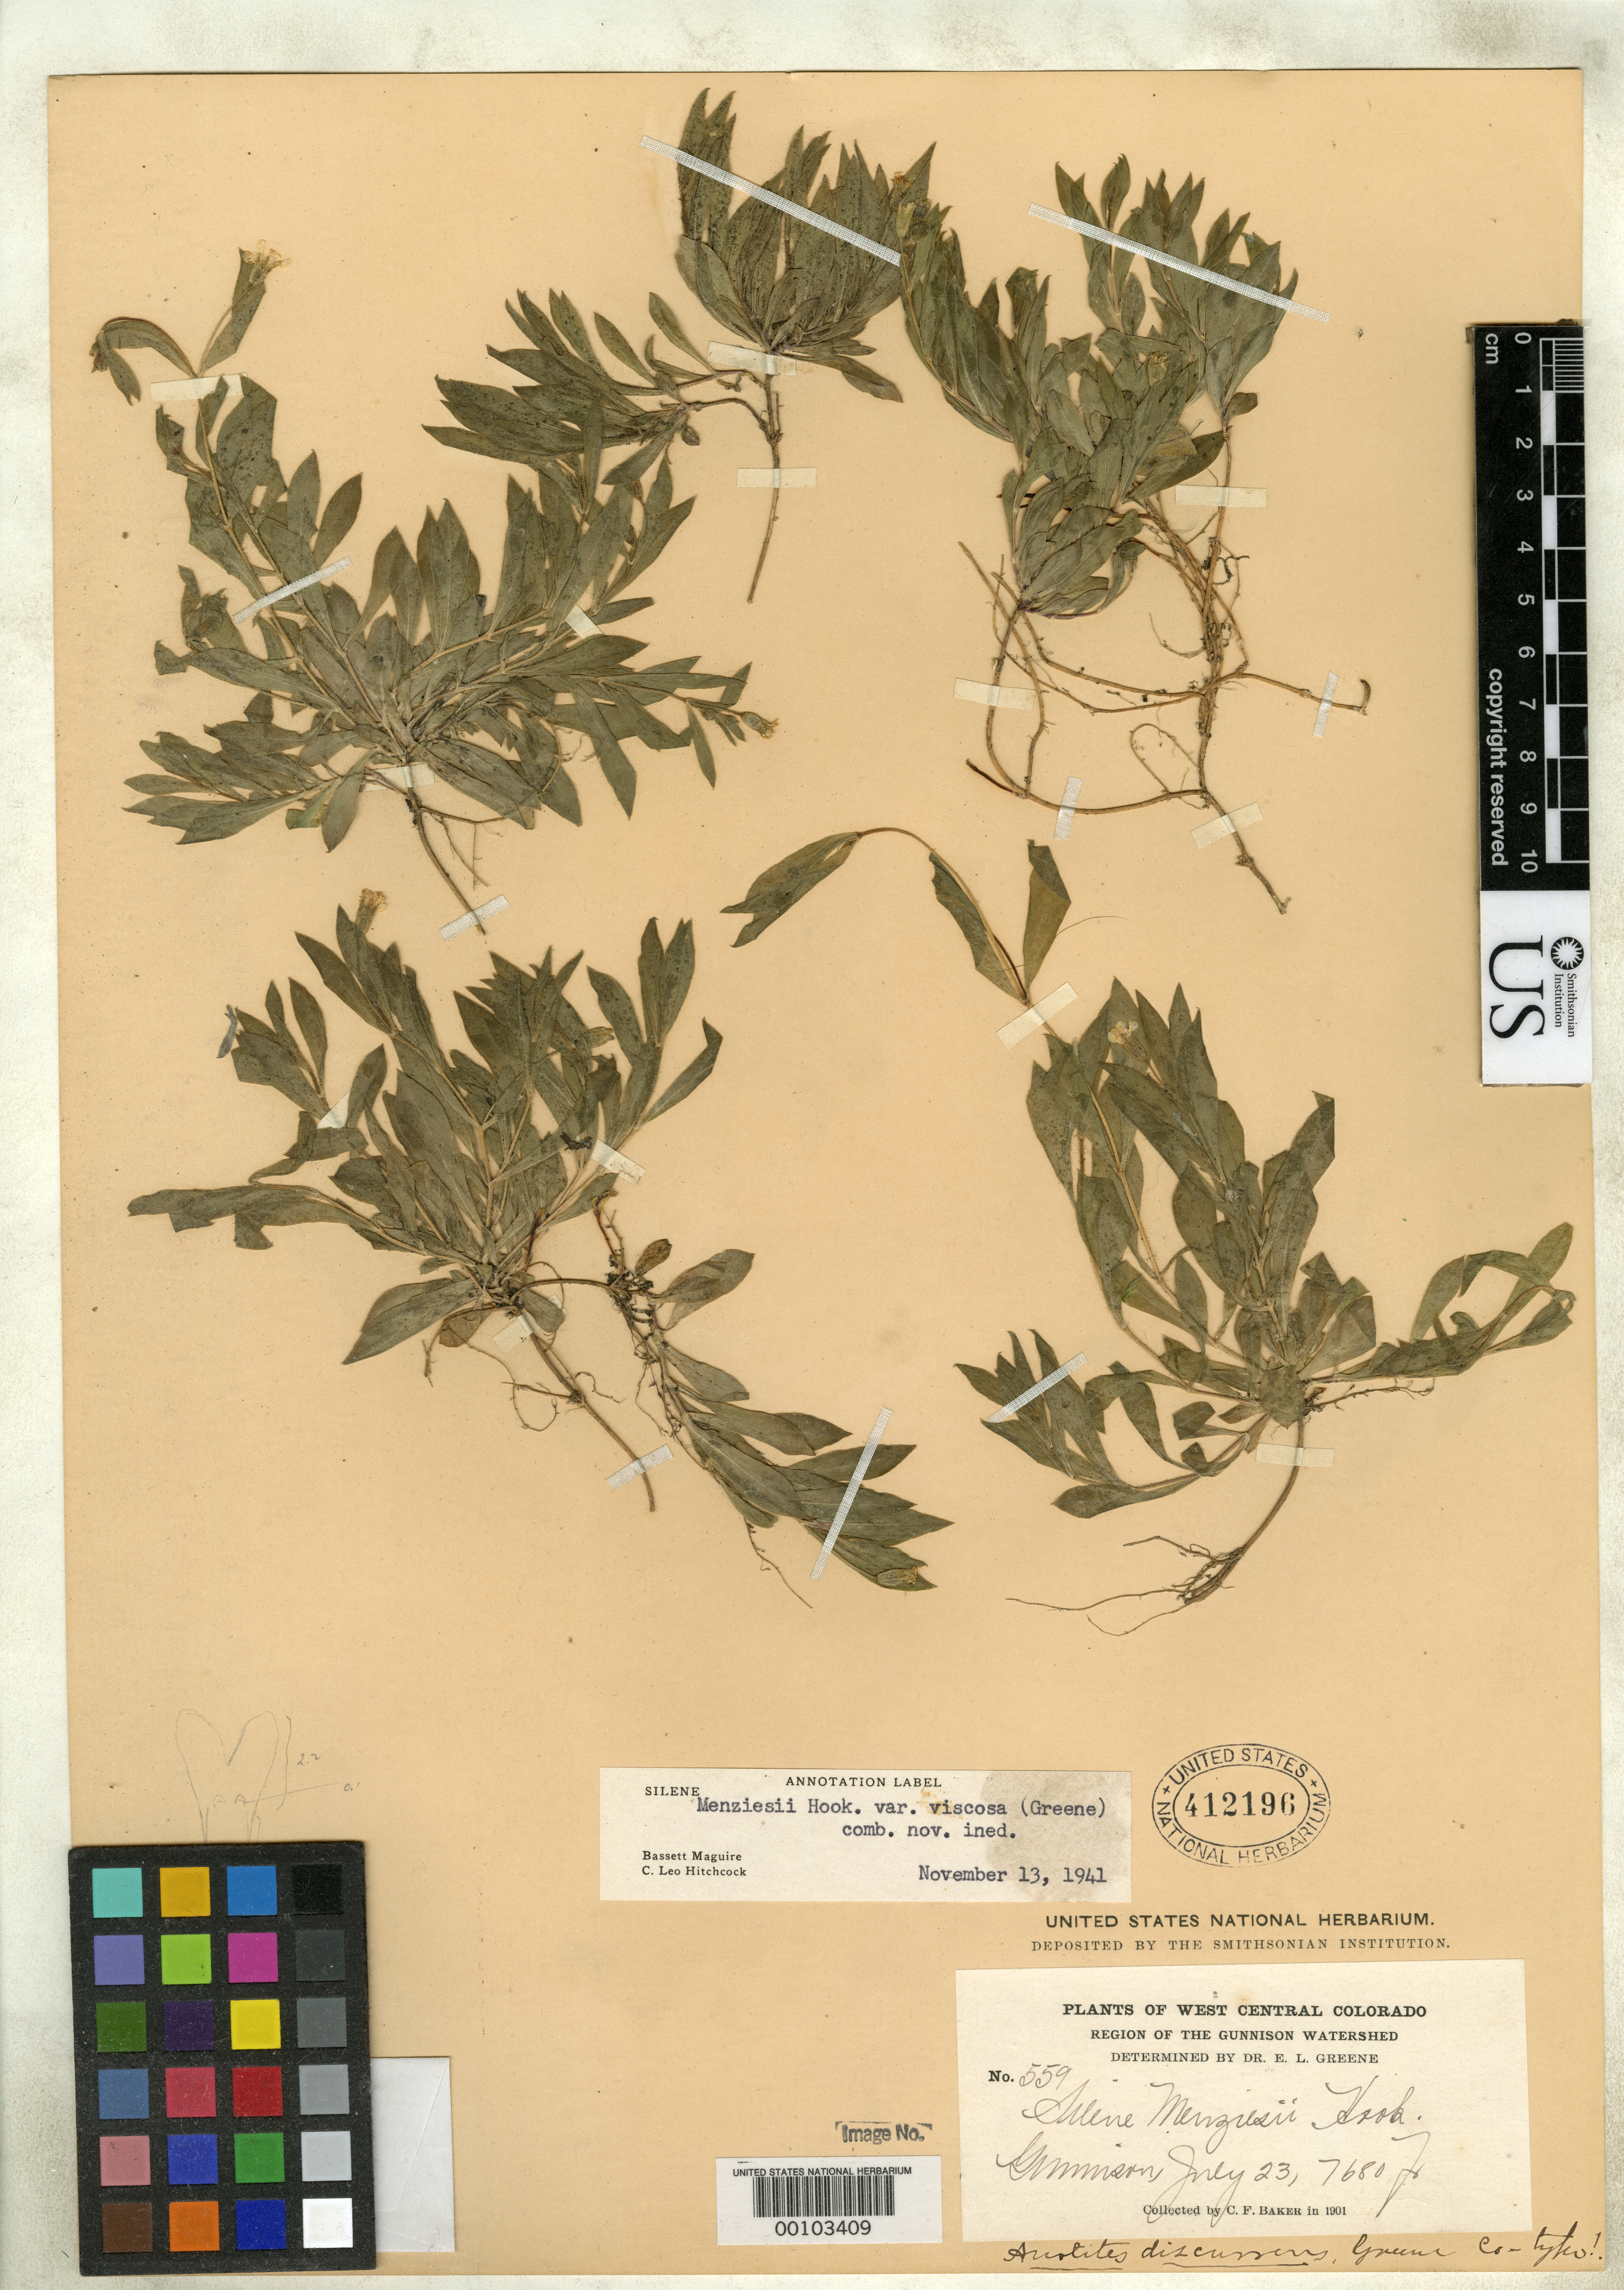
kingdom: Plantae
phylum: Tracheophyta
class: Magnoliopsida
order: Caryophyllales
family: Caryophyllaceae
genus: Anotites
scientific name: Anotites discurrens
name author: Greene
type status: Isosyntype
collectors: C. F. Baker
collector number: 559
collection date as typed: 23 Jul 1901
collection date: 1901-07-23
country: United States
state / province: Colorado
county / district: Gunnison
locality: Gunnison.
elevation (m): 2341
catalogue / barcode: US 412196